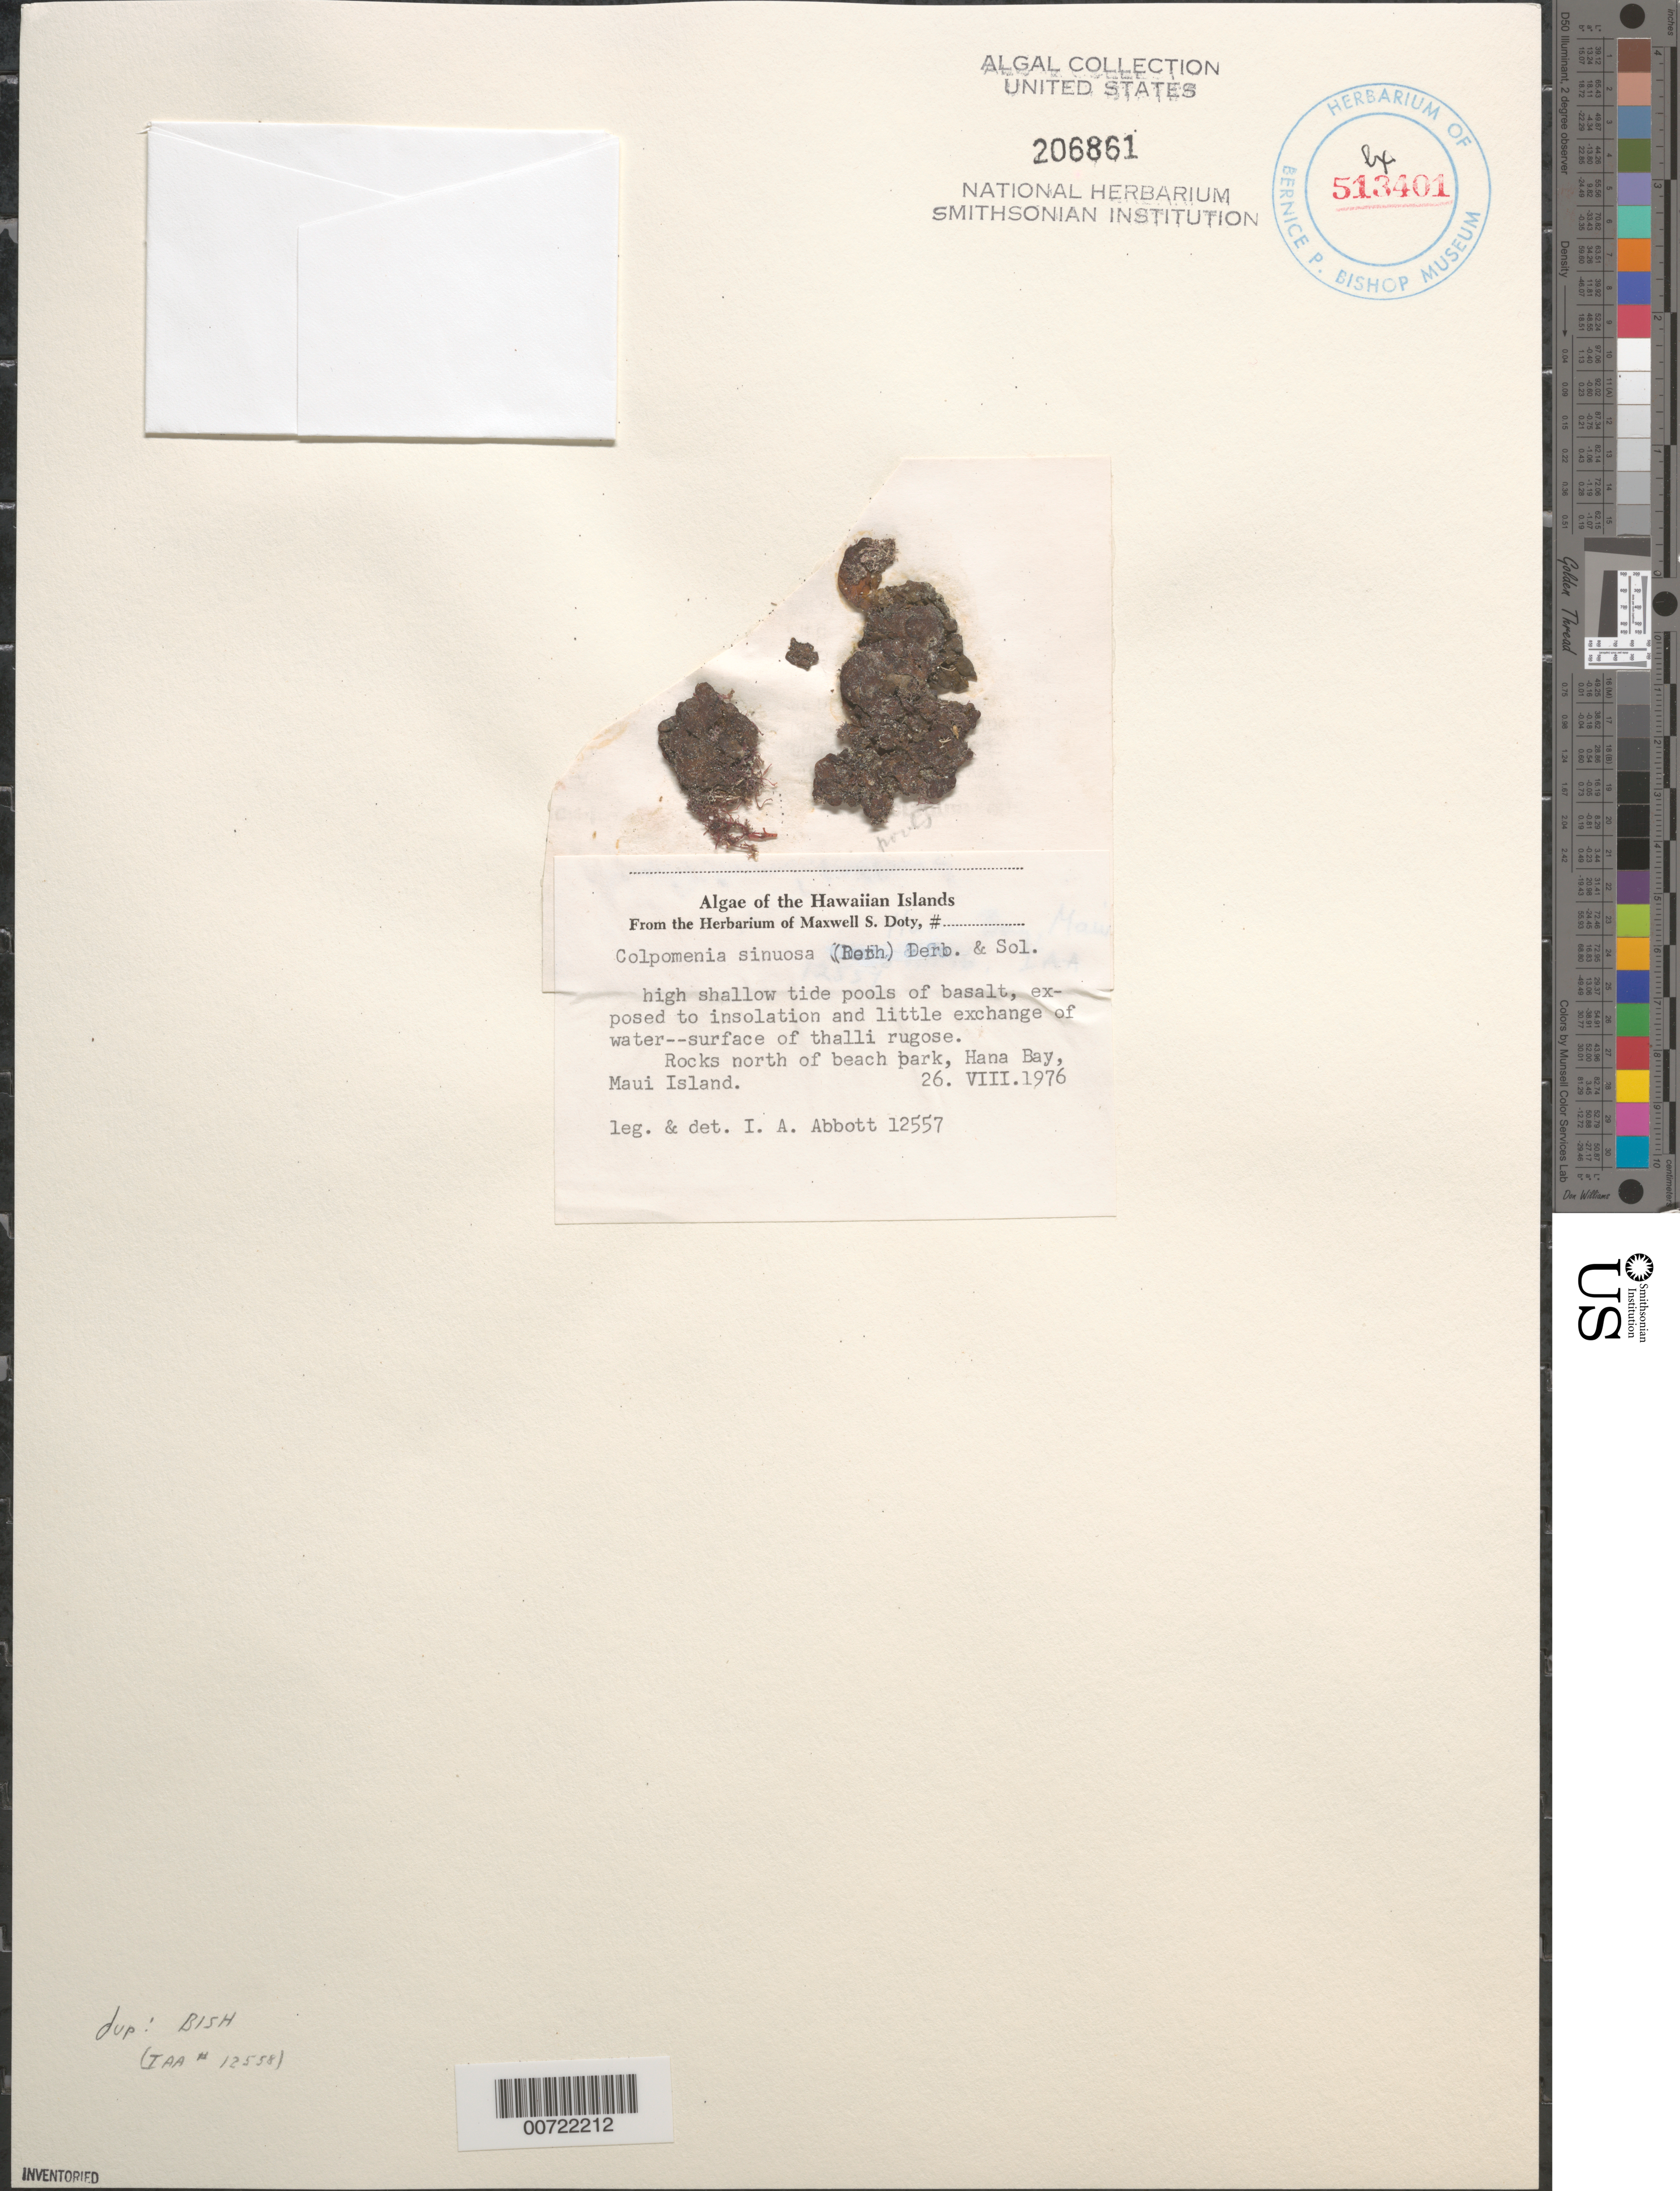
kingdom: Chromista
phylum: Ochrophyta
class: Phaeophyceae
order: Scytosiphonales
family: Scytosiphonaceae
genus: Colpomenia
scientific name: Colpomenia sinuosa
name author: (K. Mert. ex Roth) Derbes & Solier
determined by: Abbott, Isabella A.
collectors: I. A. Abbott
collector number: IAA 12557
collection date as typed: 26 Aug 1976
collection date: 1976-08-26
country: United States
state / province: Hawaii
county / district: Maui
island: Maui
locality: Hana Bay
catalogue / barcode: US 206861